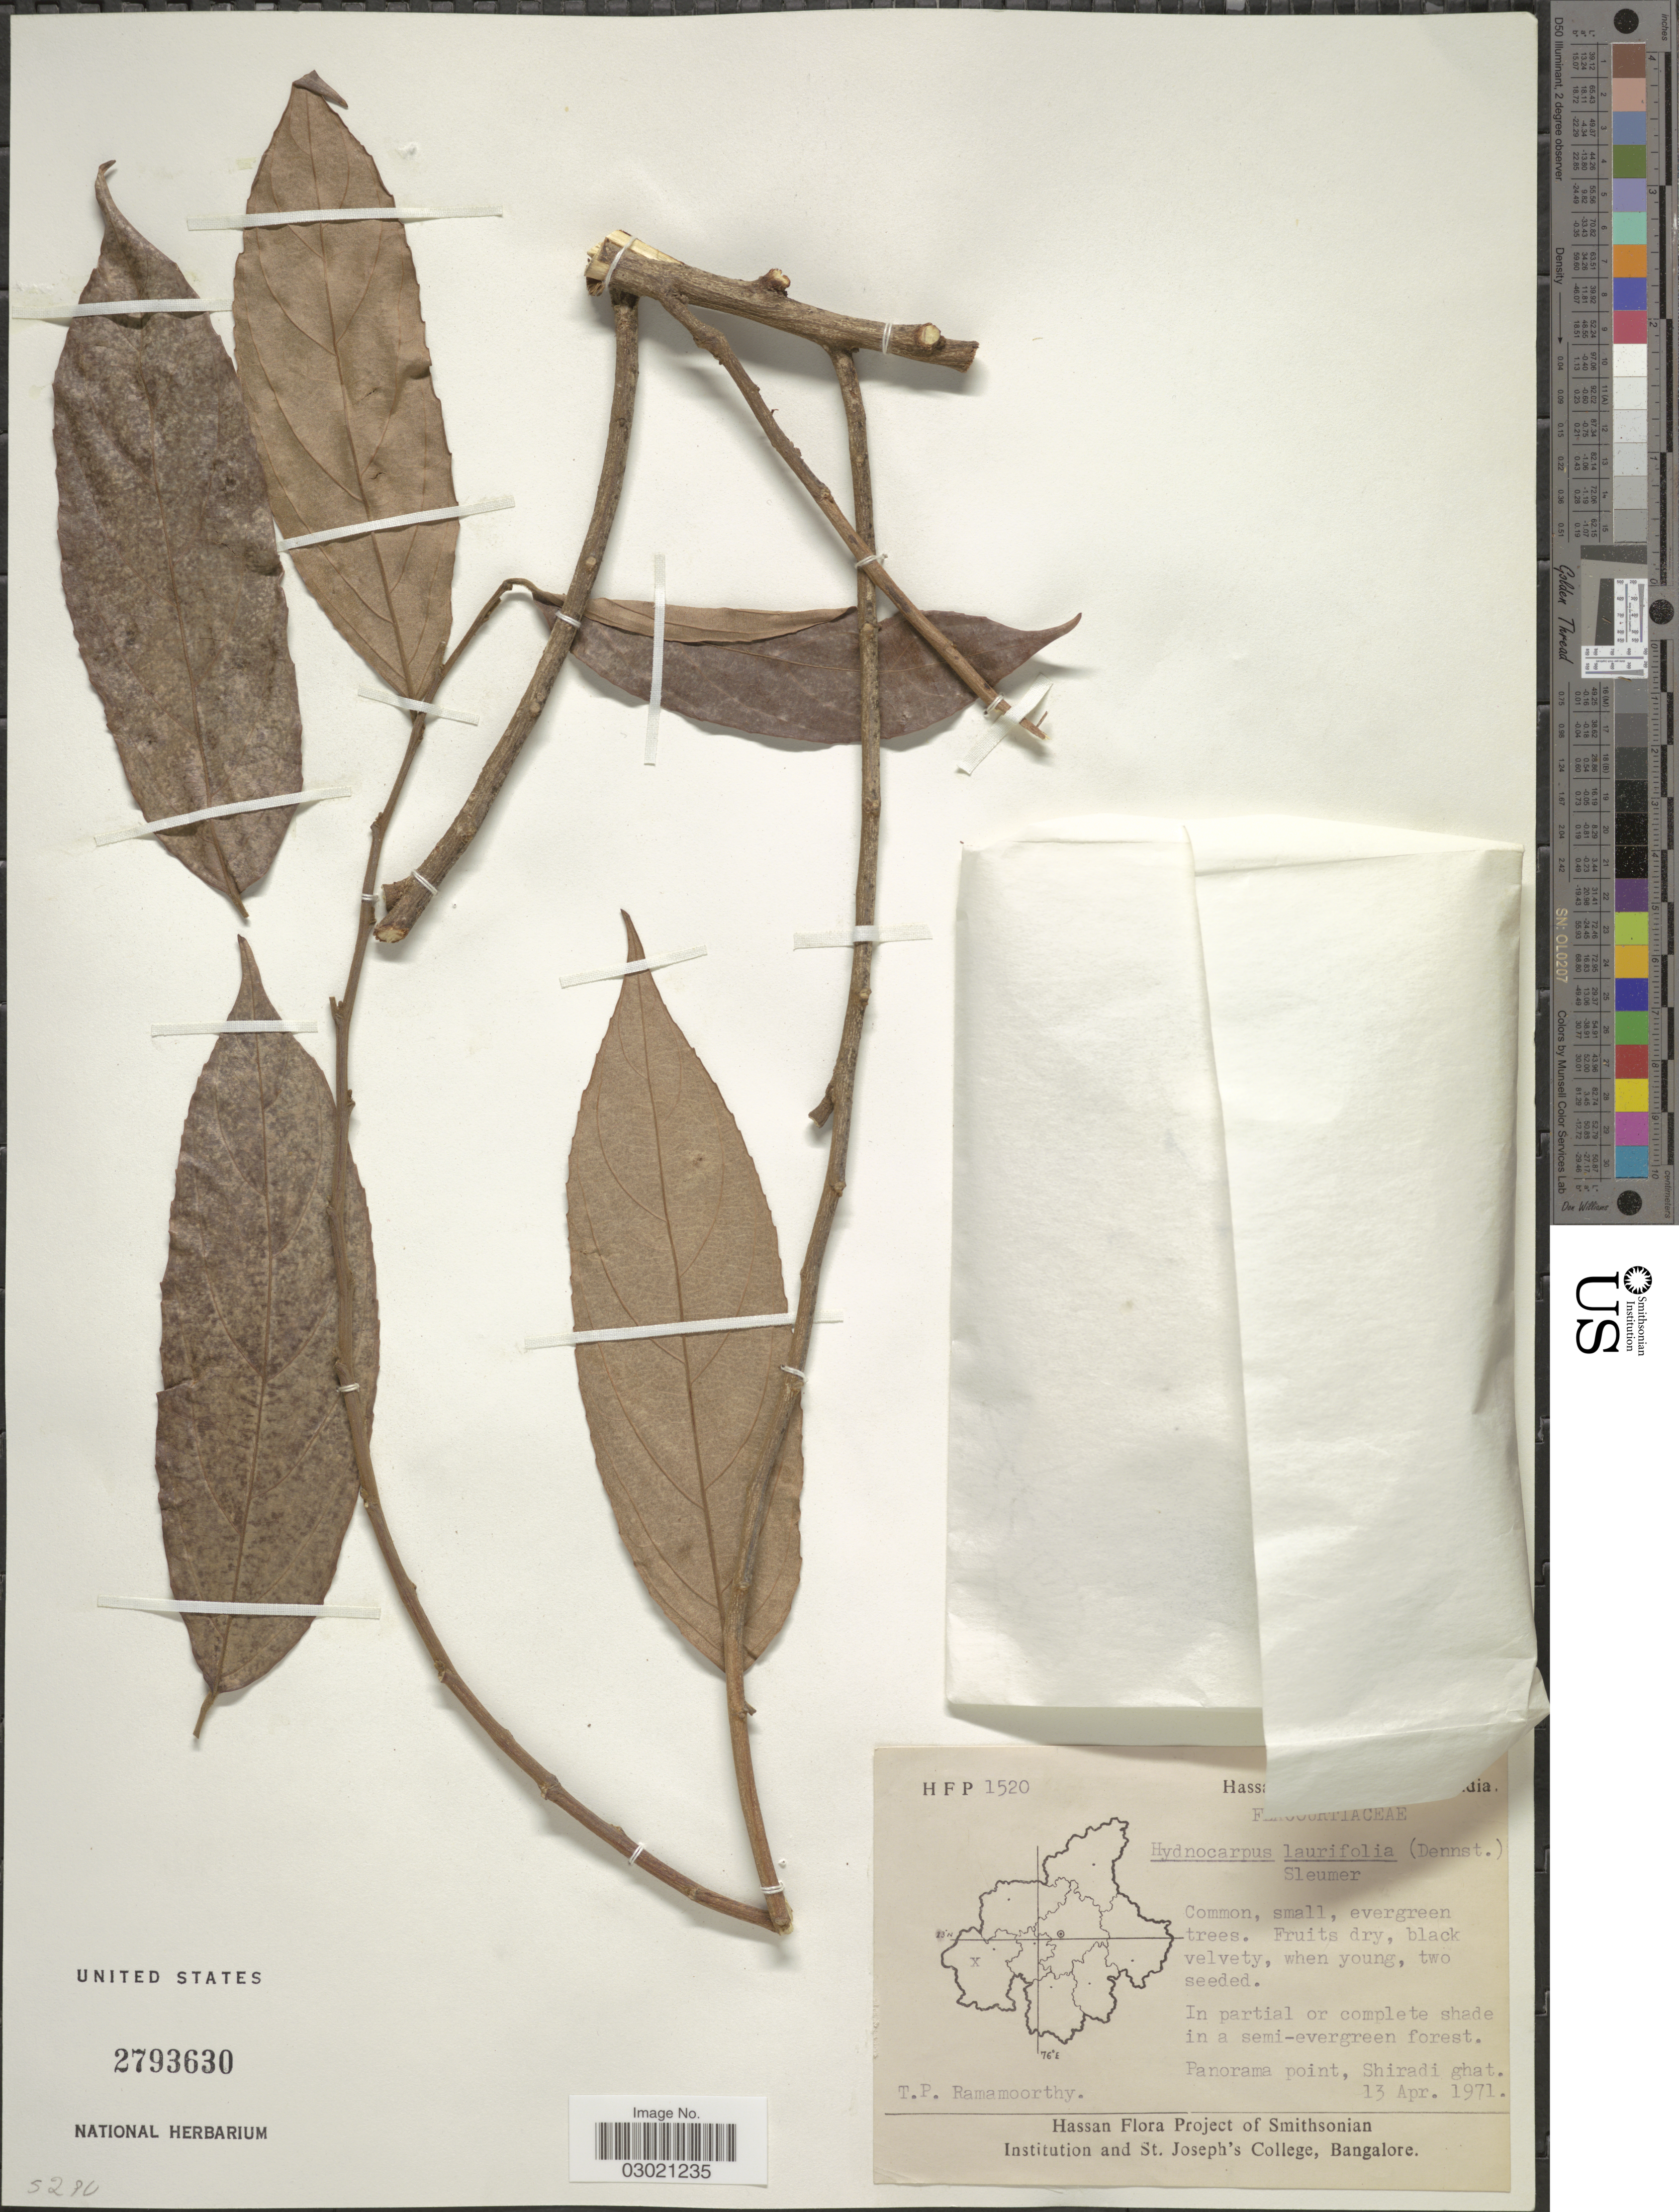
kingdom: Plantae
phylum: Tracheophyta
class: Magnoliopsida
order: Malpighiales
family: Achariaceae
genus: Hydnocarpus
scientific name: Hydnocarpus wightianus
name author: Blume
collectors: T. P. Ramamoorthy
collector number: HFP1520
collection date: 1971-04-13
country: India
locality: Hass [illegible text], Panorama point, Shiradi ghat.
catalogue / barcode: US 2793630